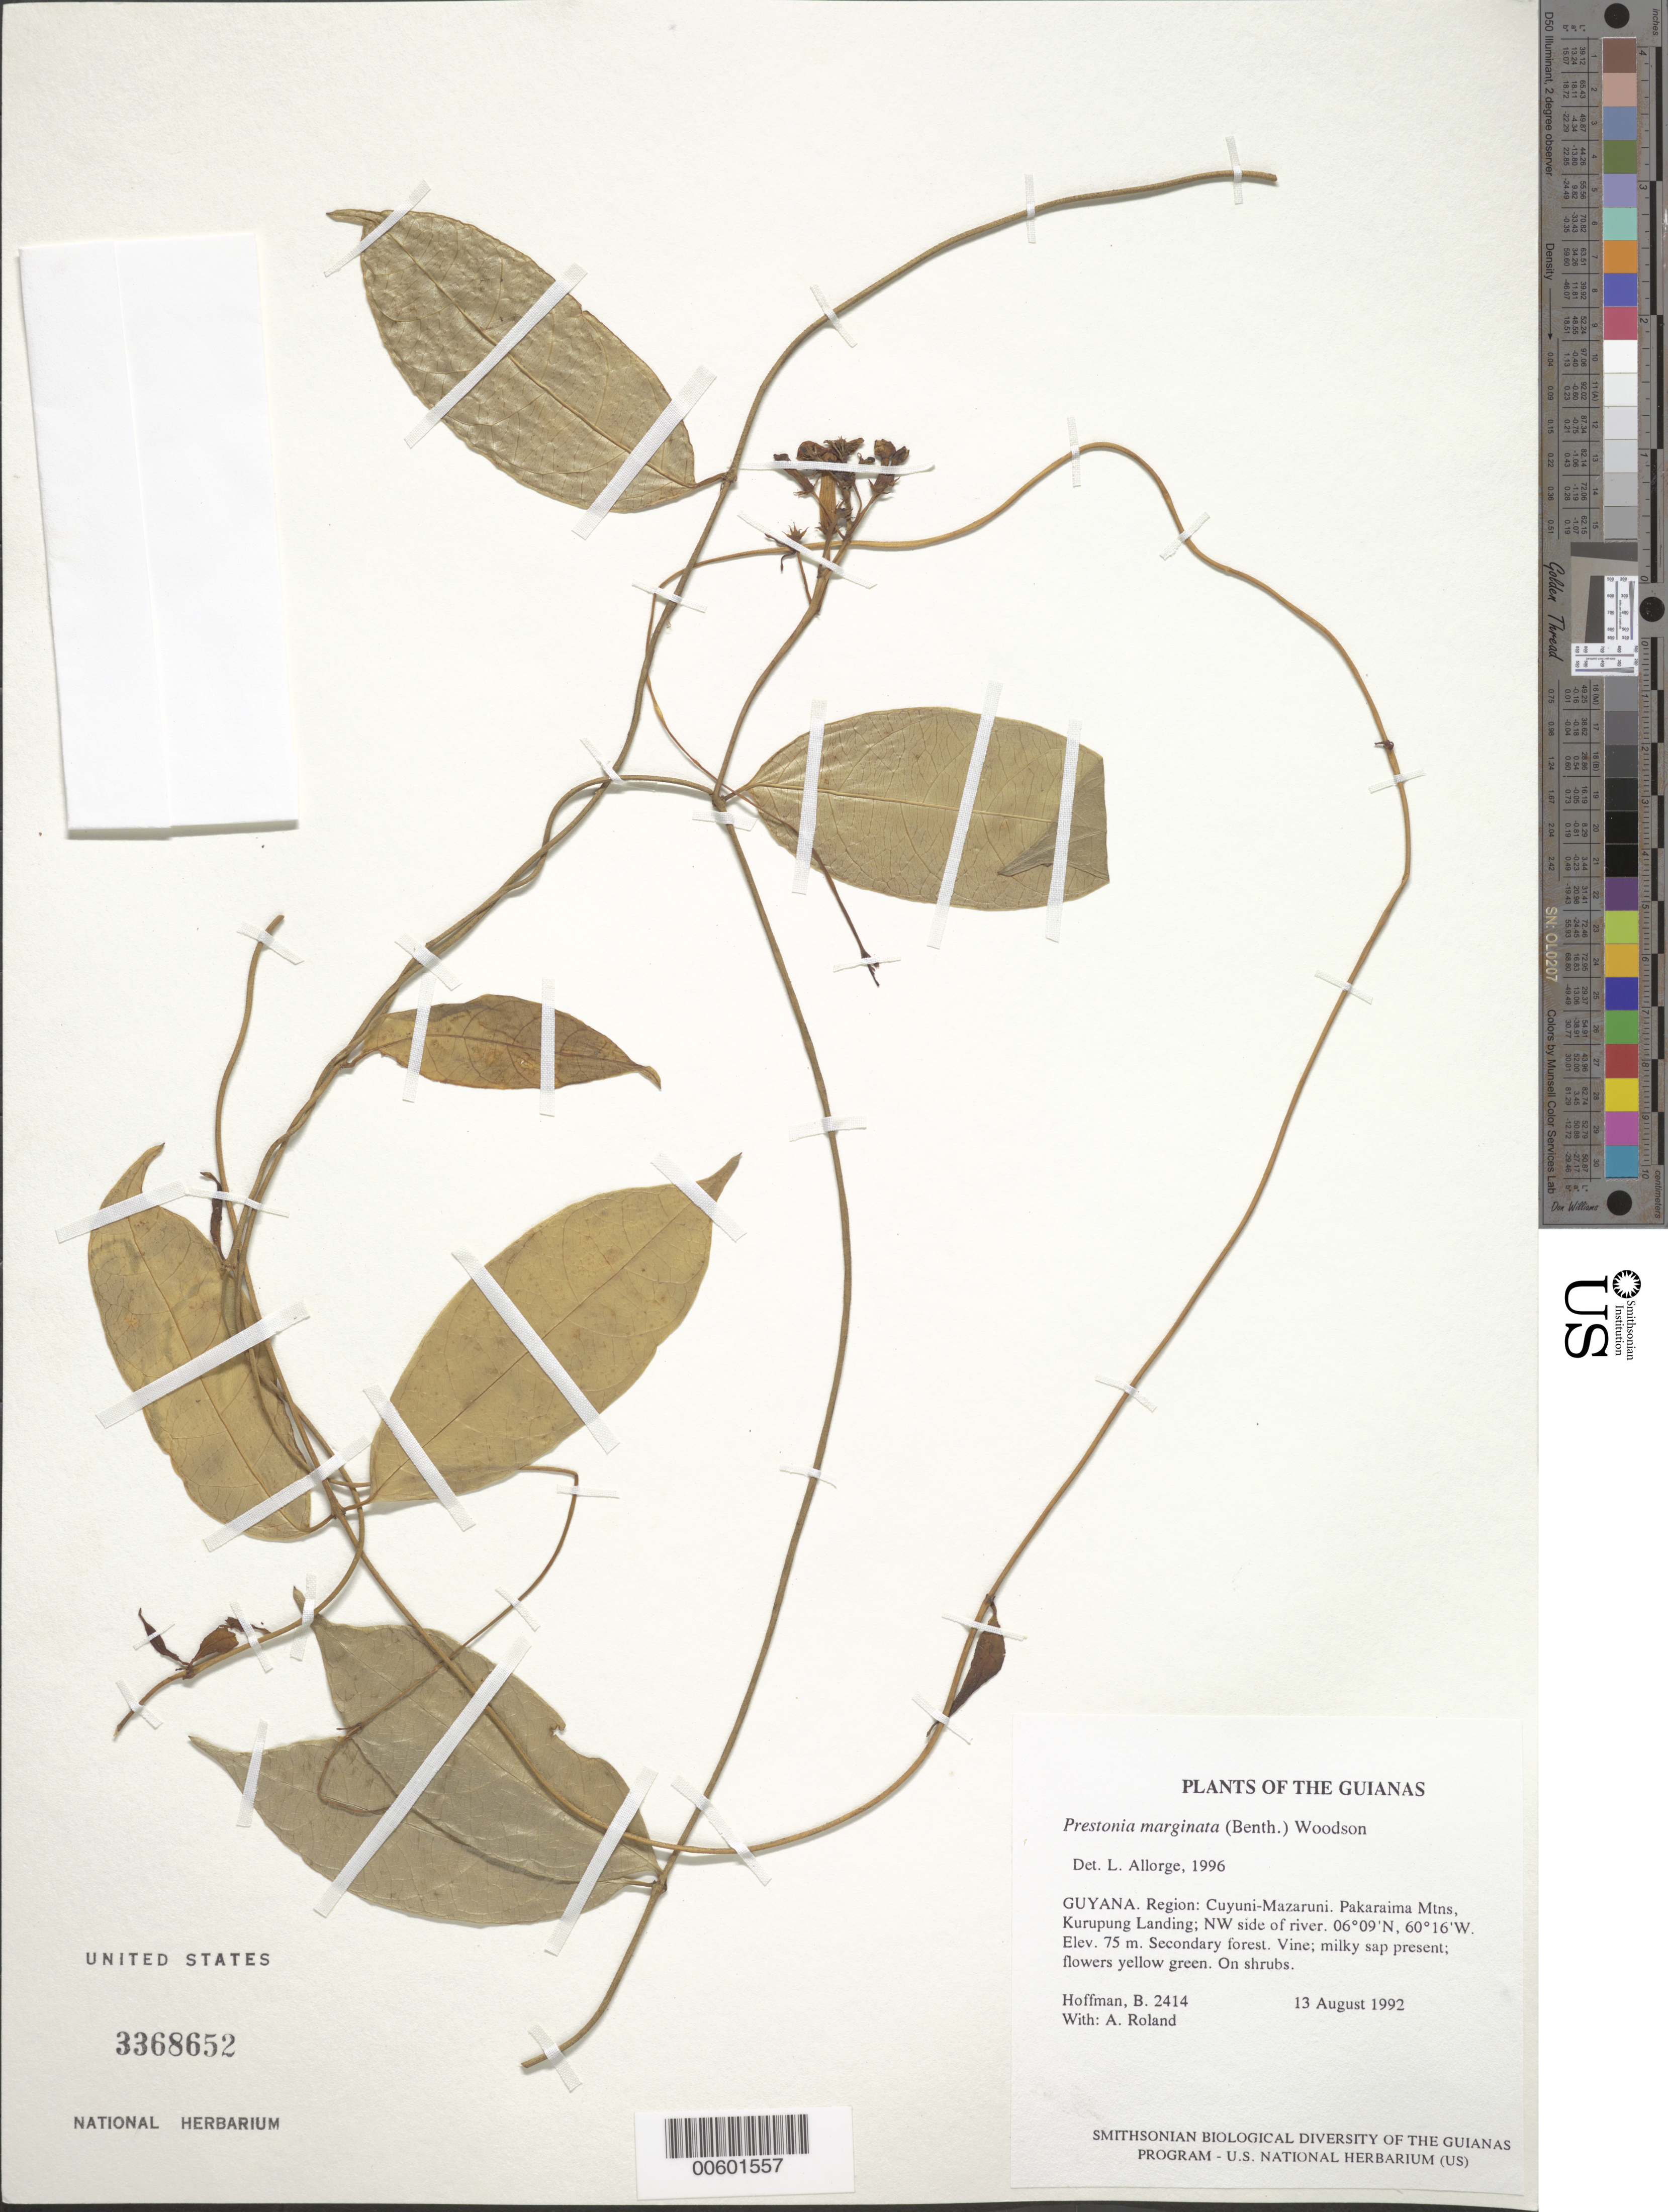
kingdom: Plantae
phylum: Tracheophyta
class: Magnoliopsida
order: Gentianales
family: Apocynaceae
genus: Prestonia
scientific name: Prestonia marginata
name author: Markgr.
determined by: Allorge, L.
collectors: B. Hoffman & E. Roland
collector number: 2414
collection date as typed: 13 August 1992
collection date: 1992-08-13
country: Guyana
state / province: Cuyuni-Mazaruni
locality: Pakaraima Mountains, Kurupung Landing; NW side of river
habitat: Secondary forest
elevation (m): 75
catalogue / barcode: US 3368652